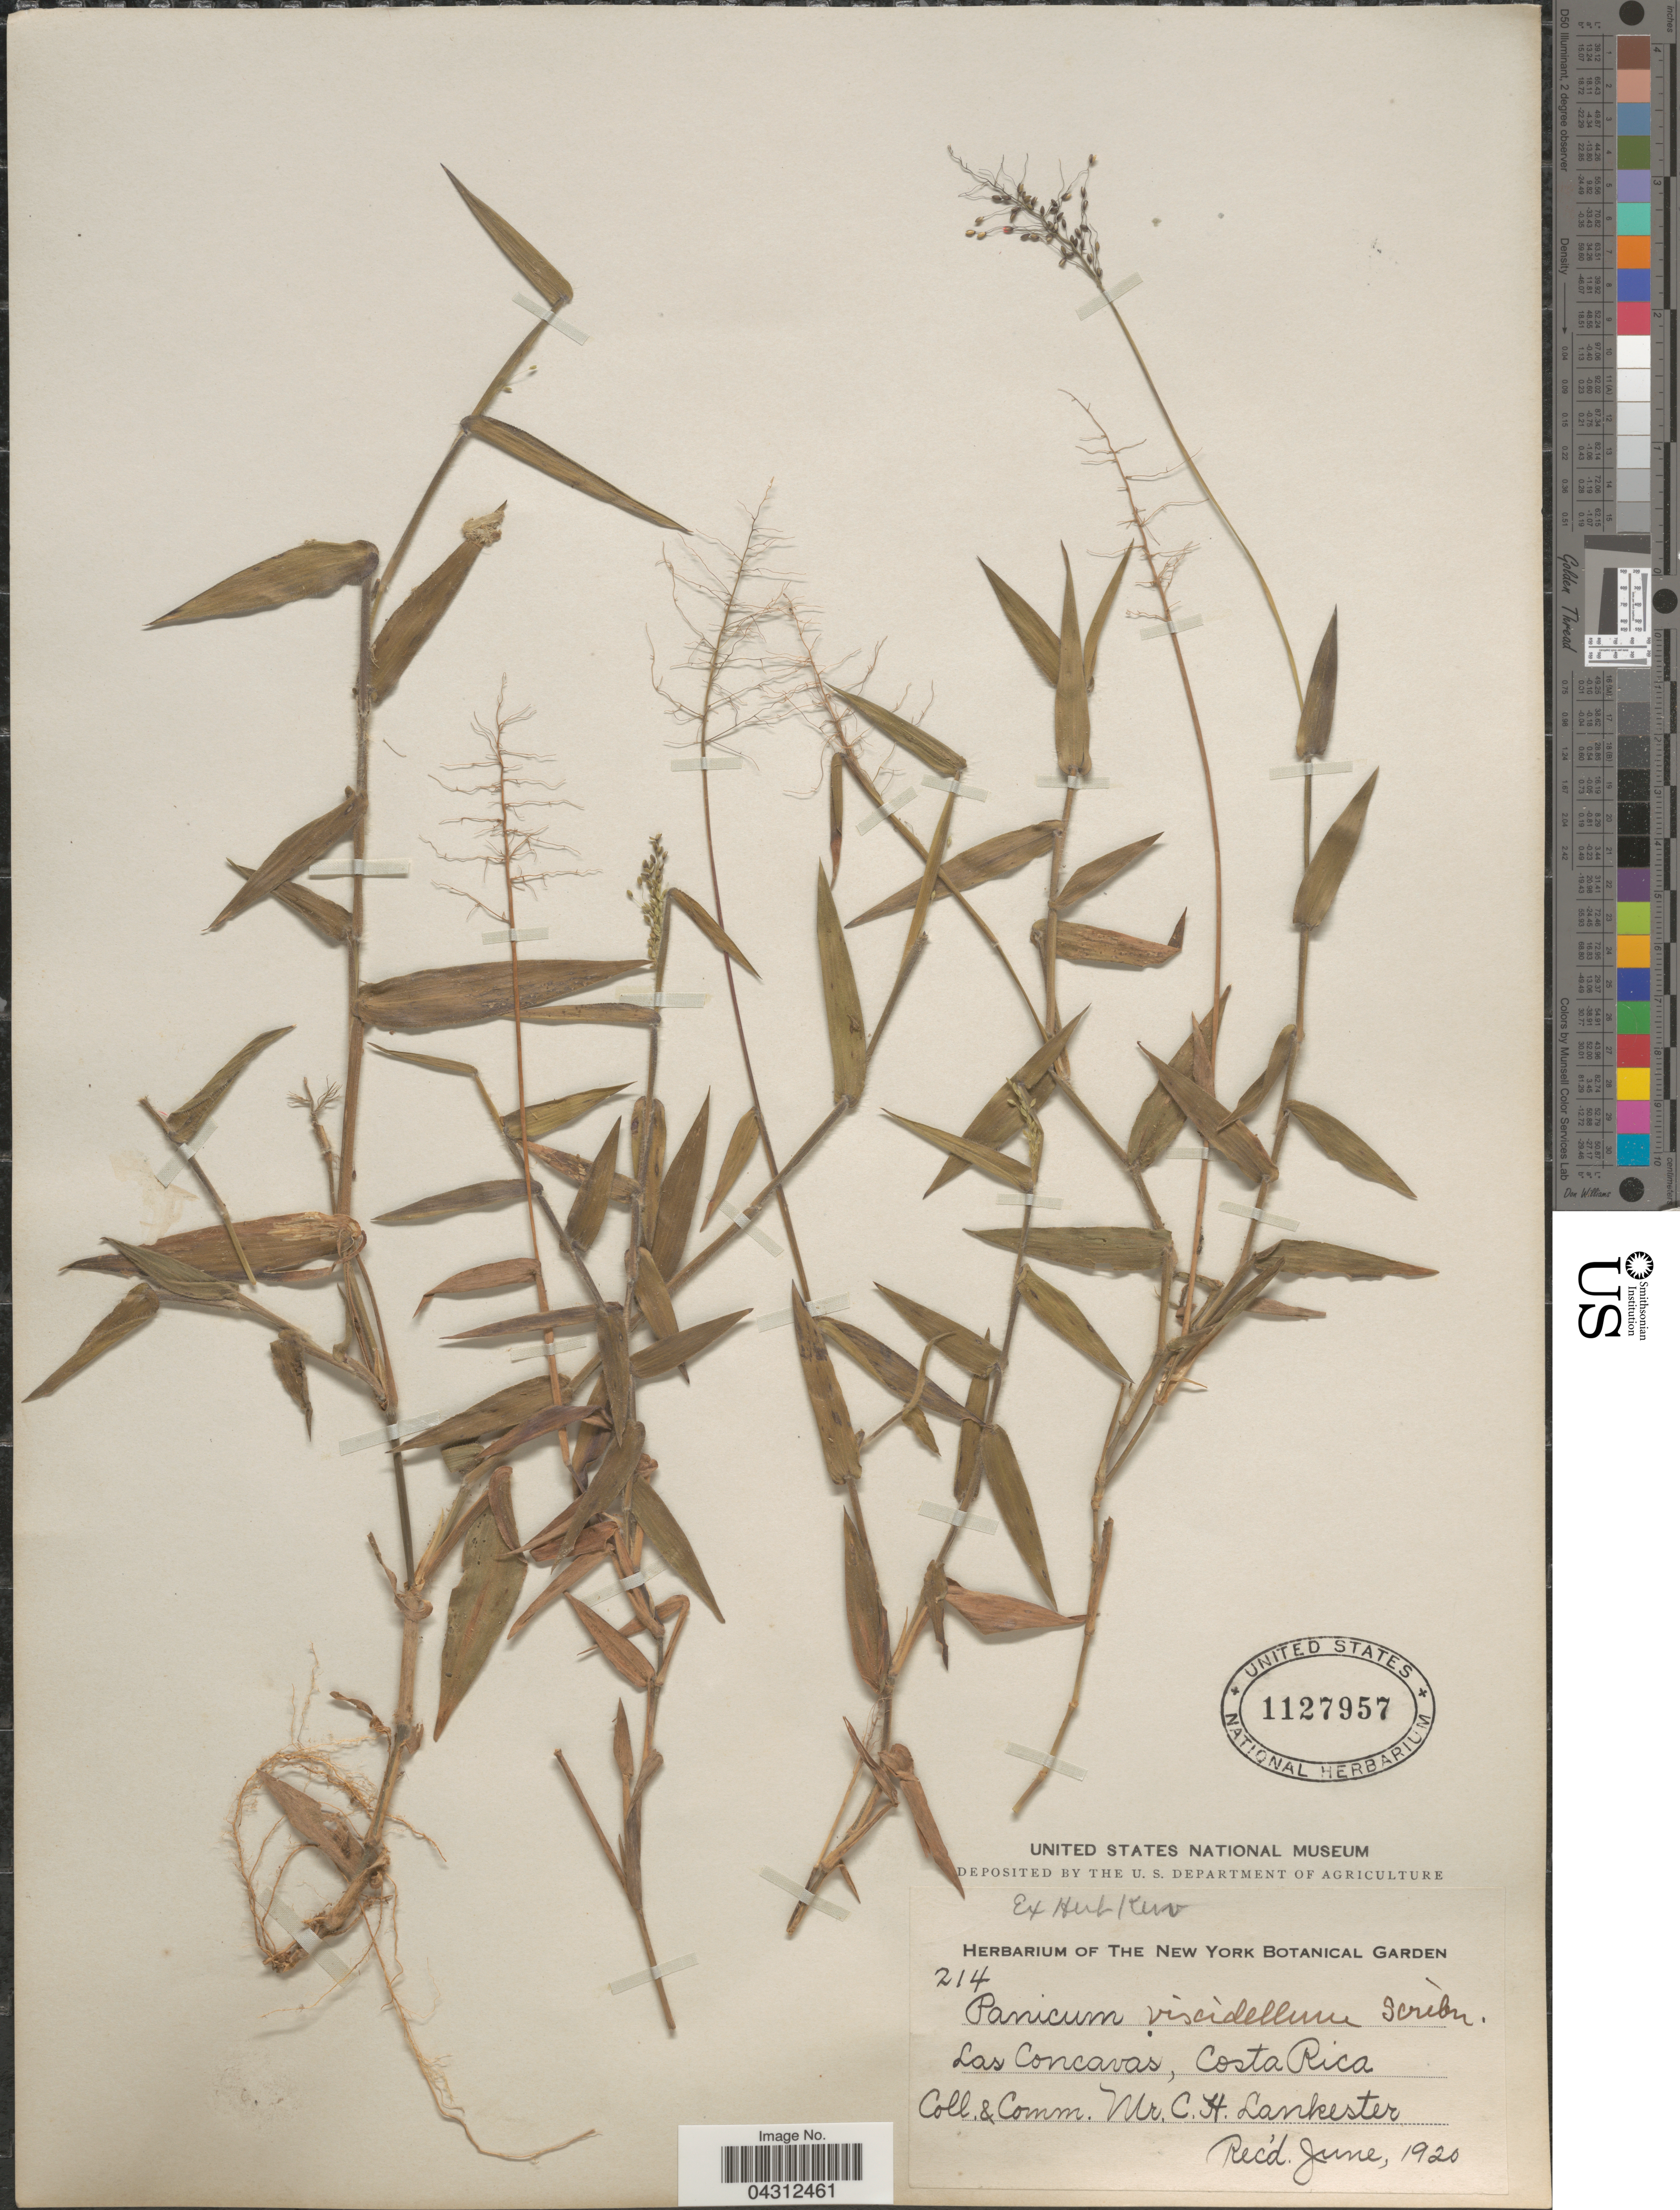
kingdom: Plantae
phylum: Tracheophyta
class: Liliopsida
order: Poales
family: Poaceae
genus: Dichanthelium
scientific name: Dichanthelium viscidellum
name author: (Scribn.) Gould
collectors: C. H. Lankester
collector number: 214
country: Costa Rica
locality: Las Concavas.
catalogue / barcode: US 1127957